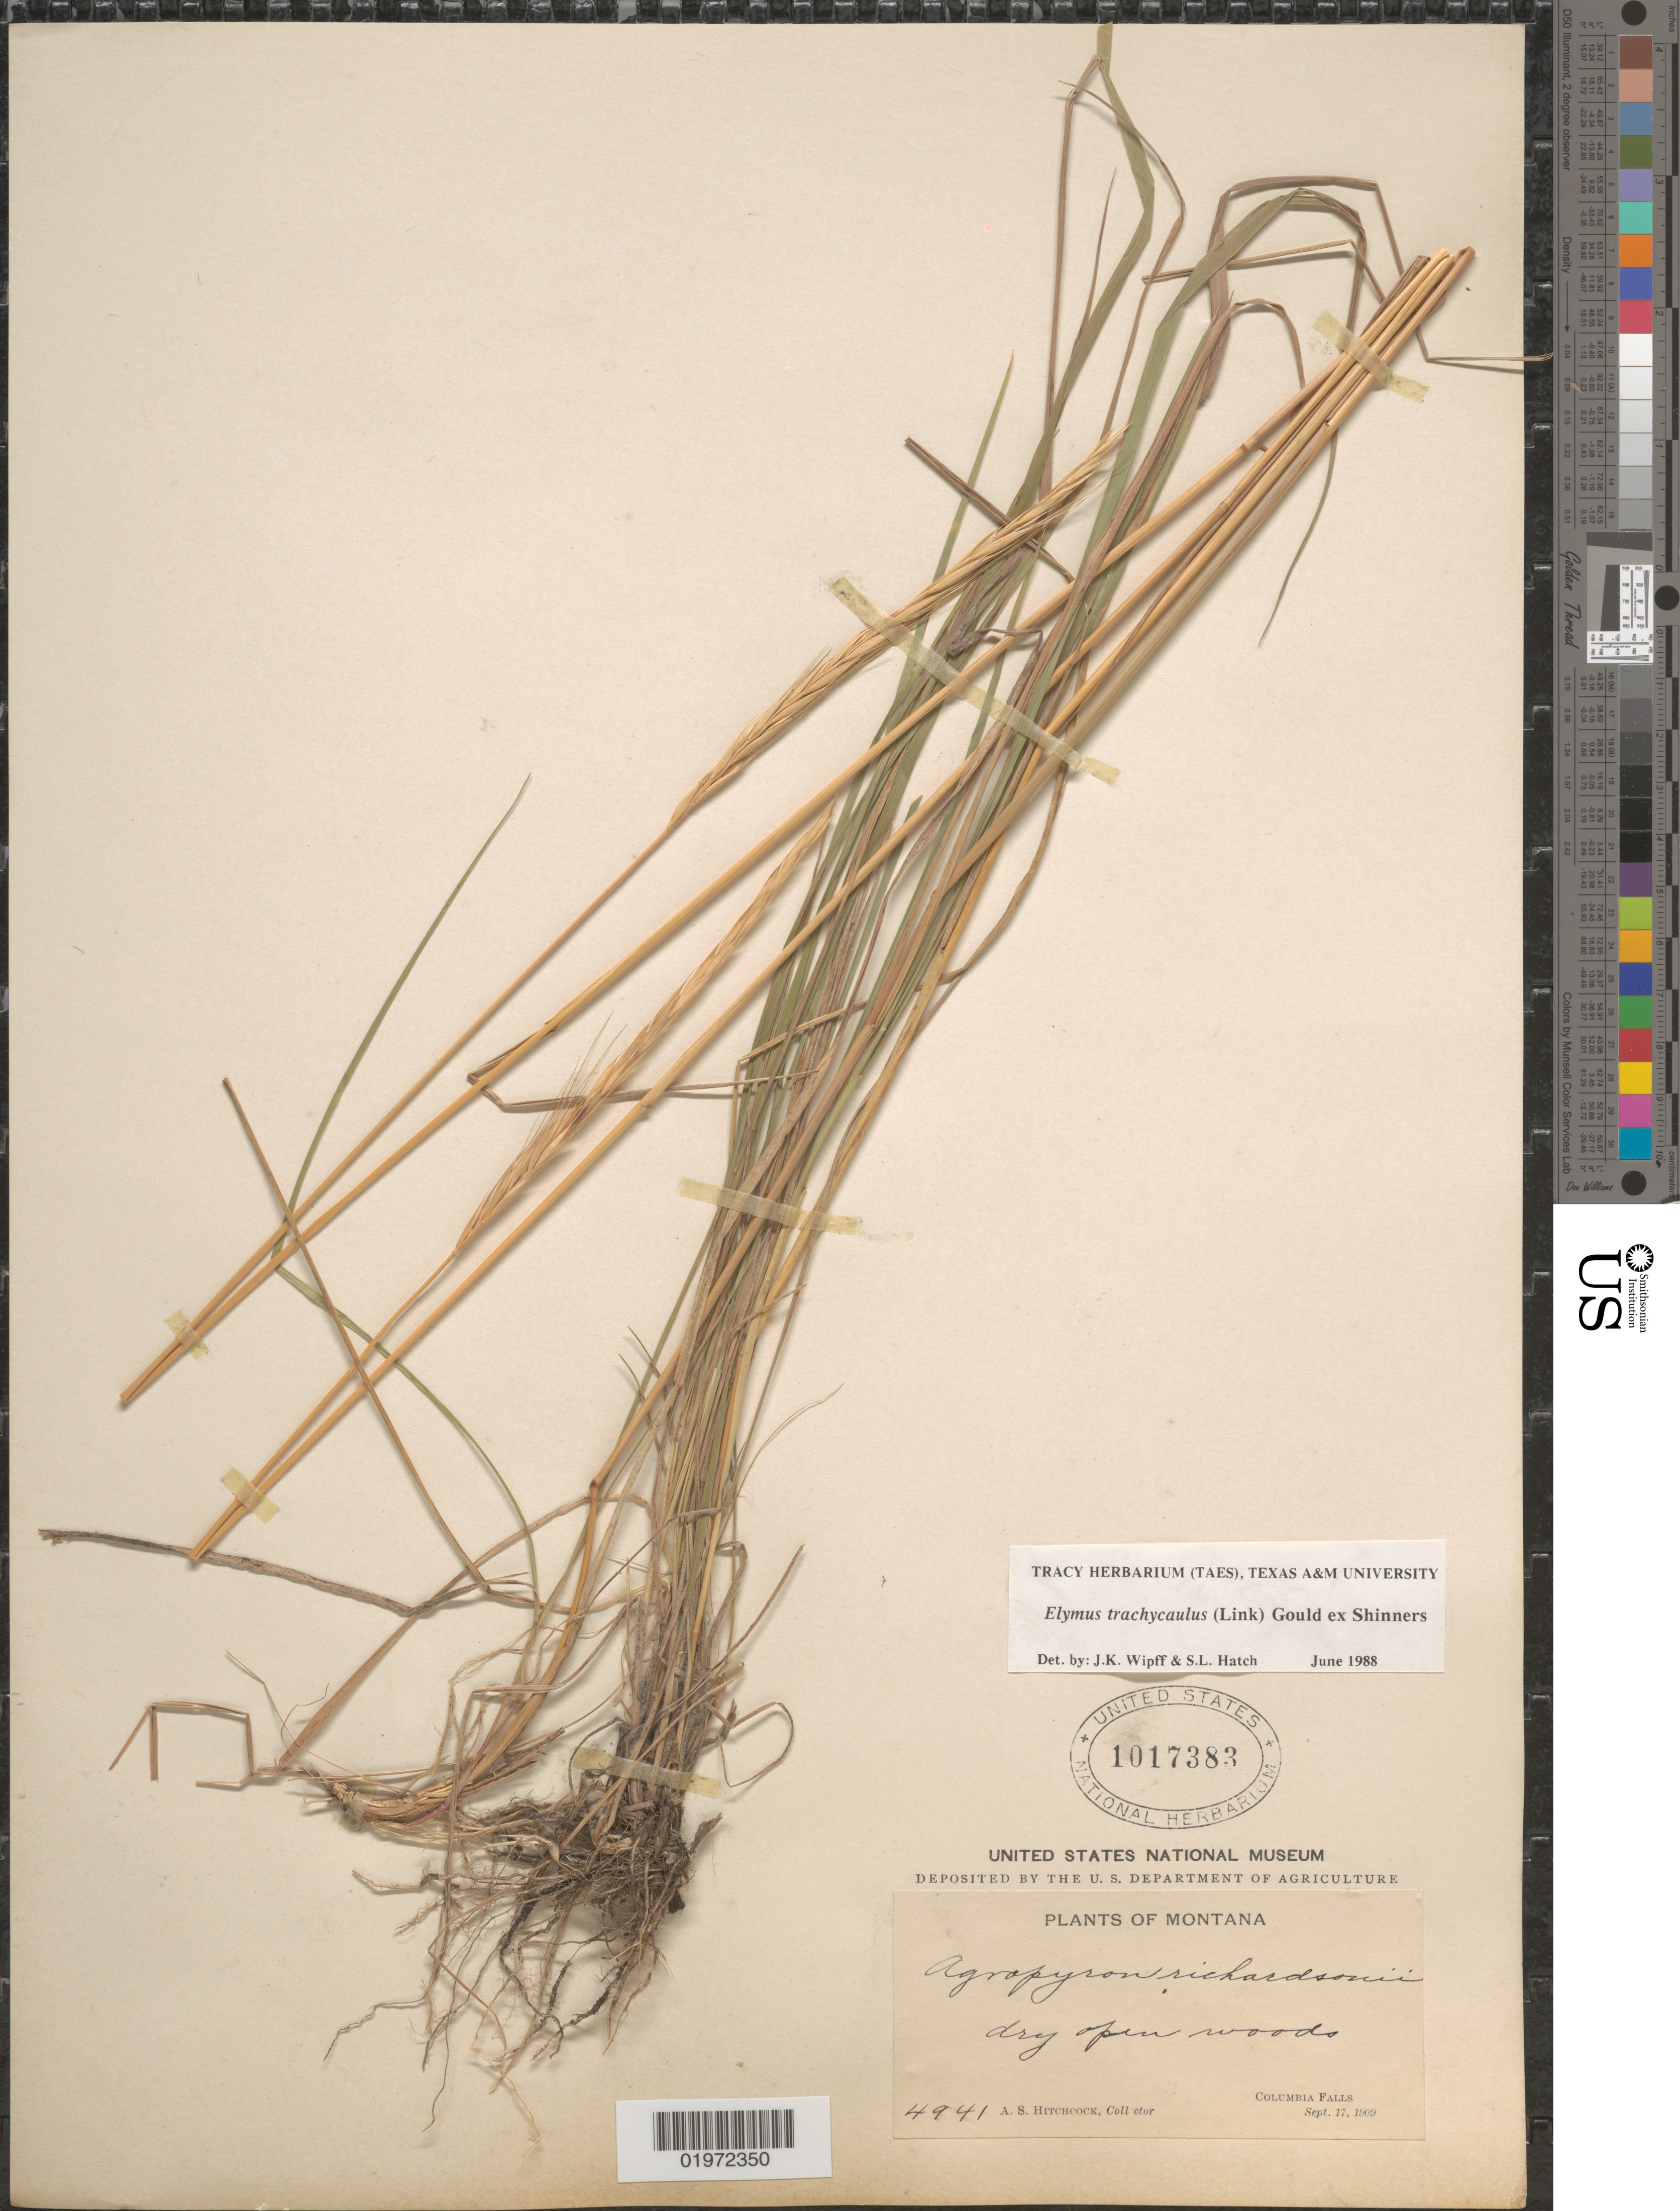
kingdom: Plantae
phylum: Tracheophyta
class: Liliopsida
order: Poales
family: Poaceae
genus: Elymus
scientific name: Elymus trachycaulus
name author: (Link) Gould ex Shinners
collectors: A. S. Hitchcock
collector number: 4941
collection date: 1909-09-17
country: United States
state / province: Montana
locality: Dry open woods. Columbia Falls.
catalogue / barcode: US 1017383